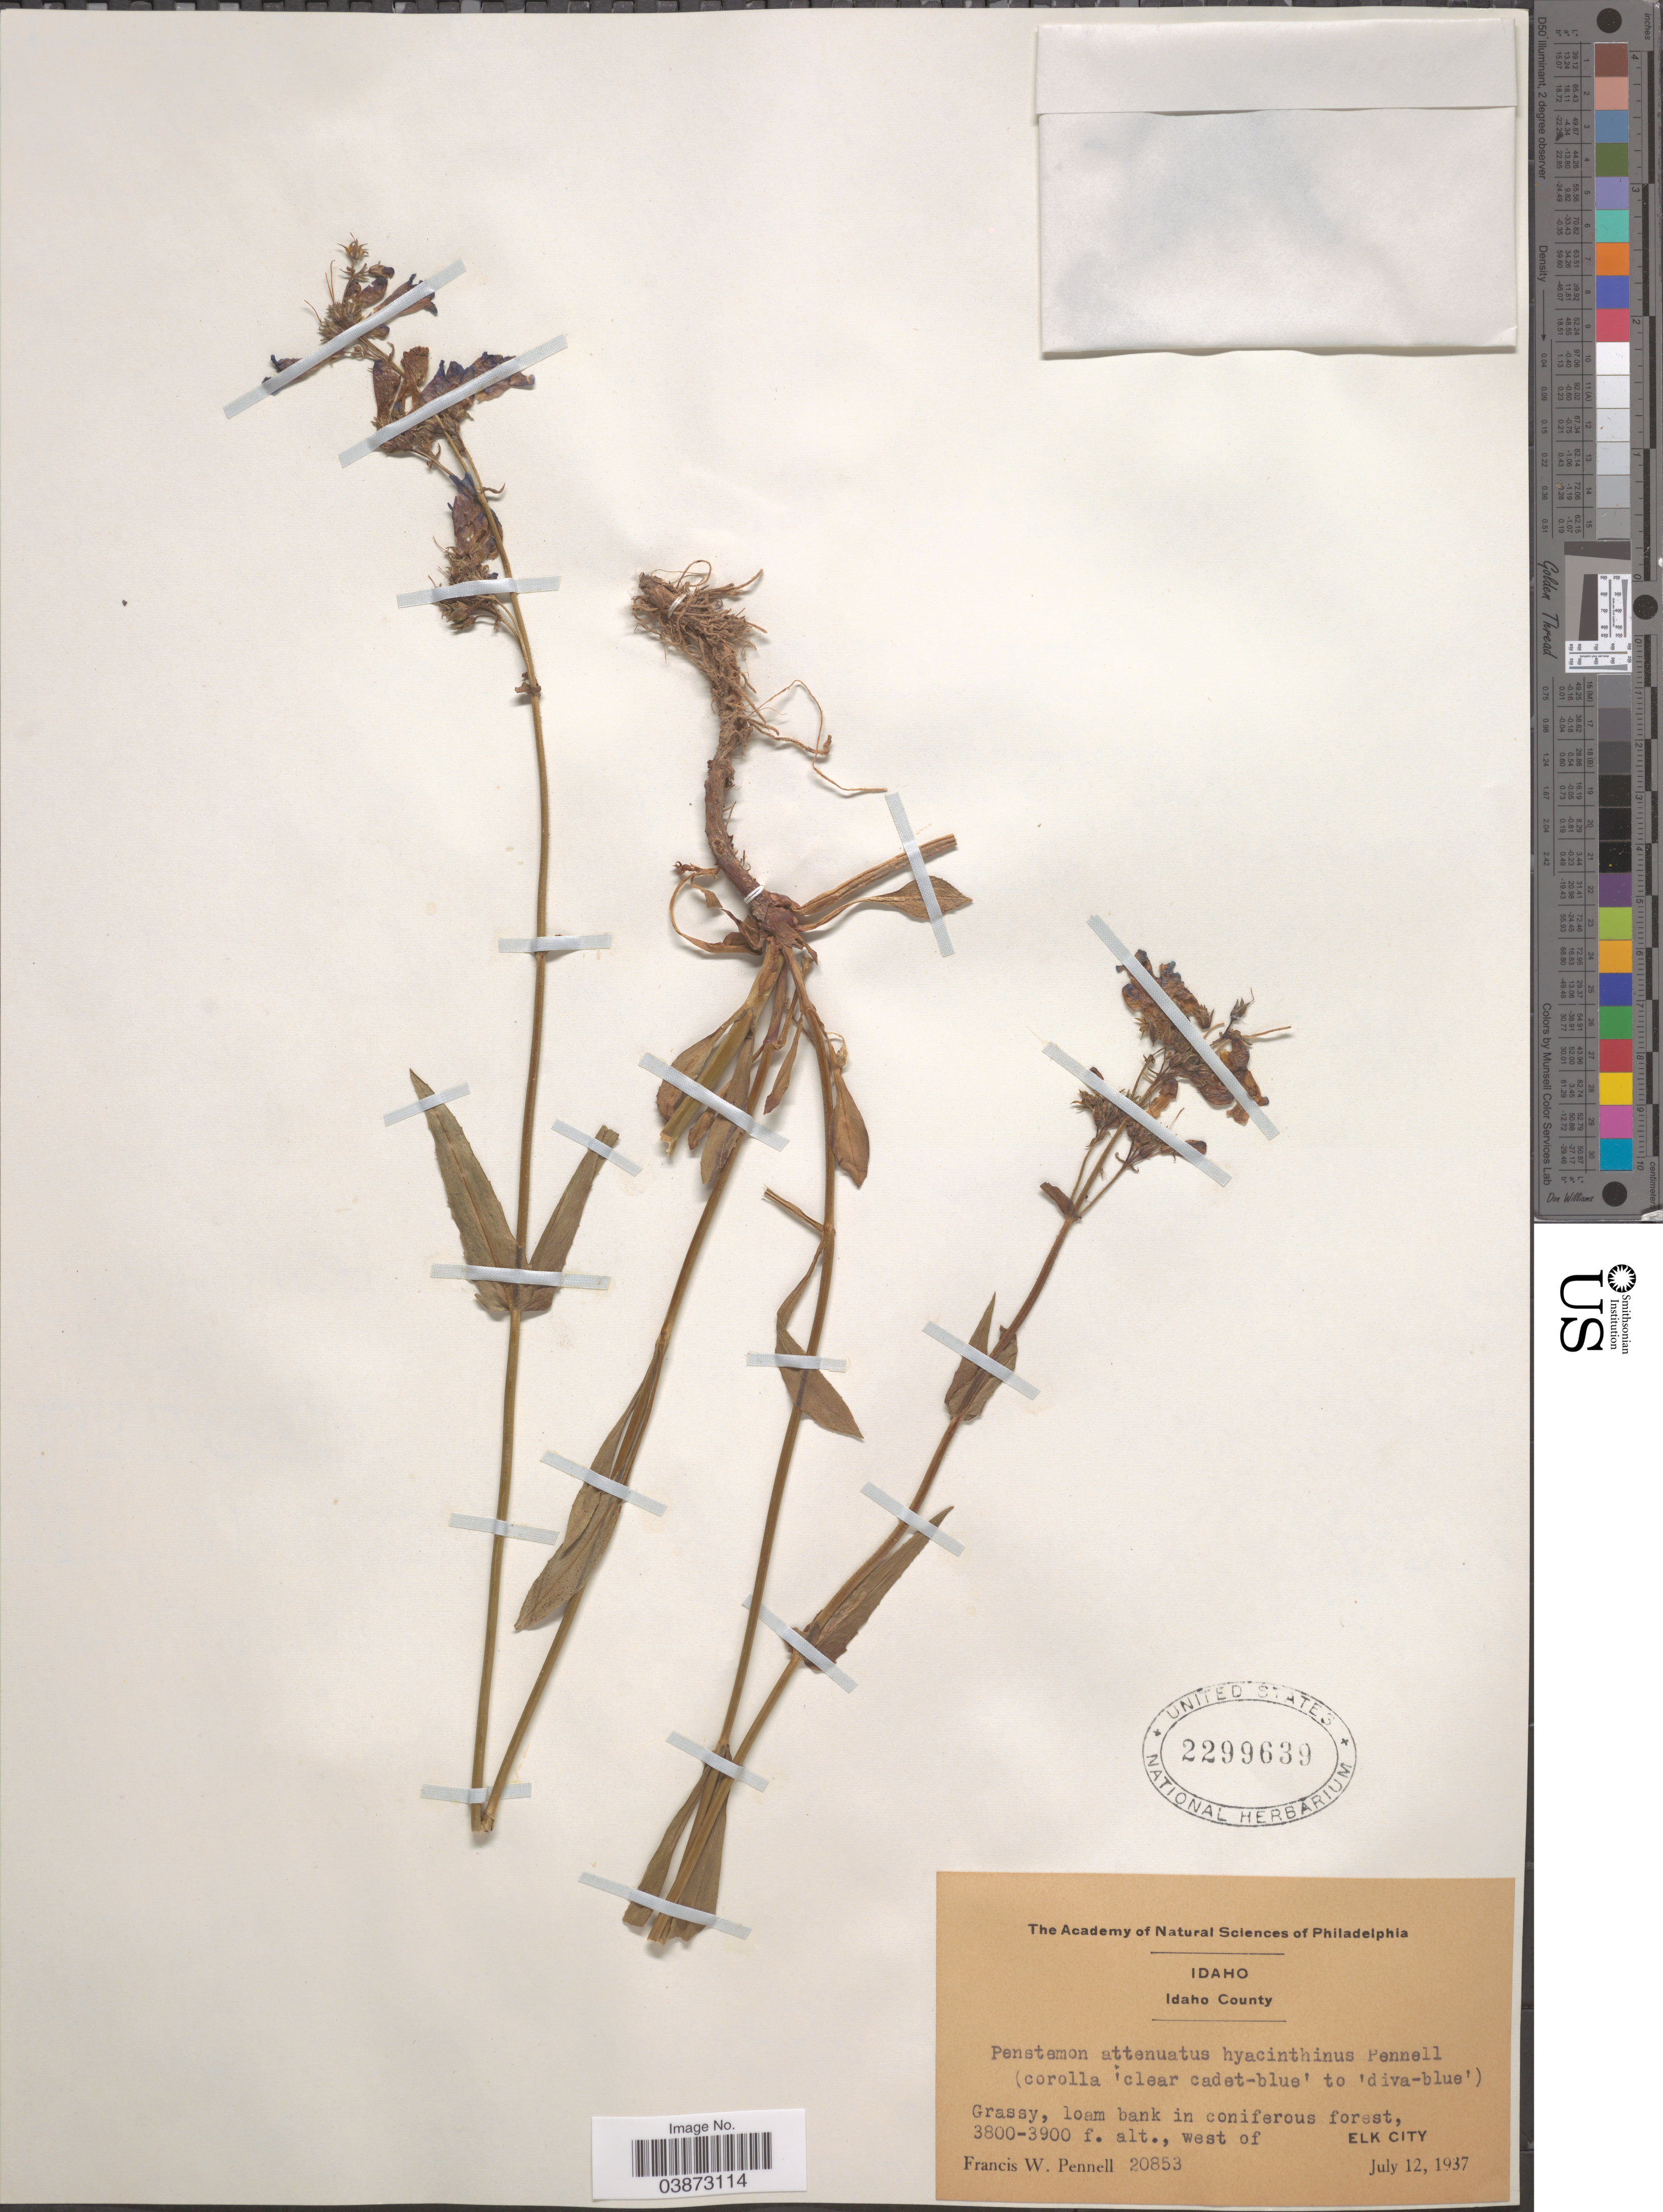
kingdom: Plantae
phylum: Tracheophyta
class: Magnoliopsida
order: Lamiales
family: Plantaginaceae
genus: Penstemon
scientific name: Penstemon attenuatus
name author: Douglas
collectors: F. W. Pennell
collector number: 20853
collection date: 1937-07-12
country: United States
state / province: Idaho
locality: Idaho County. West of Elk City.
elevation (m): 1158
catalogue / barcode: US 2299639